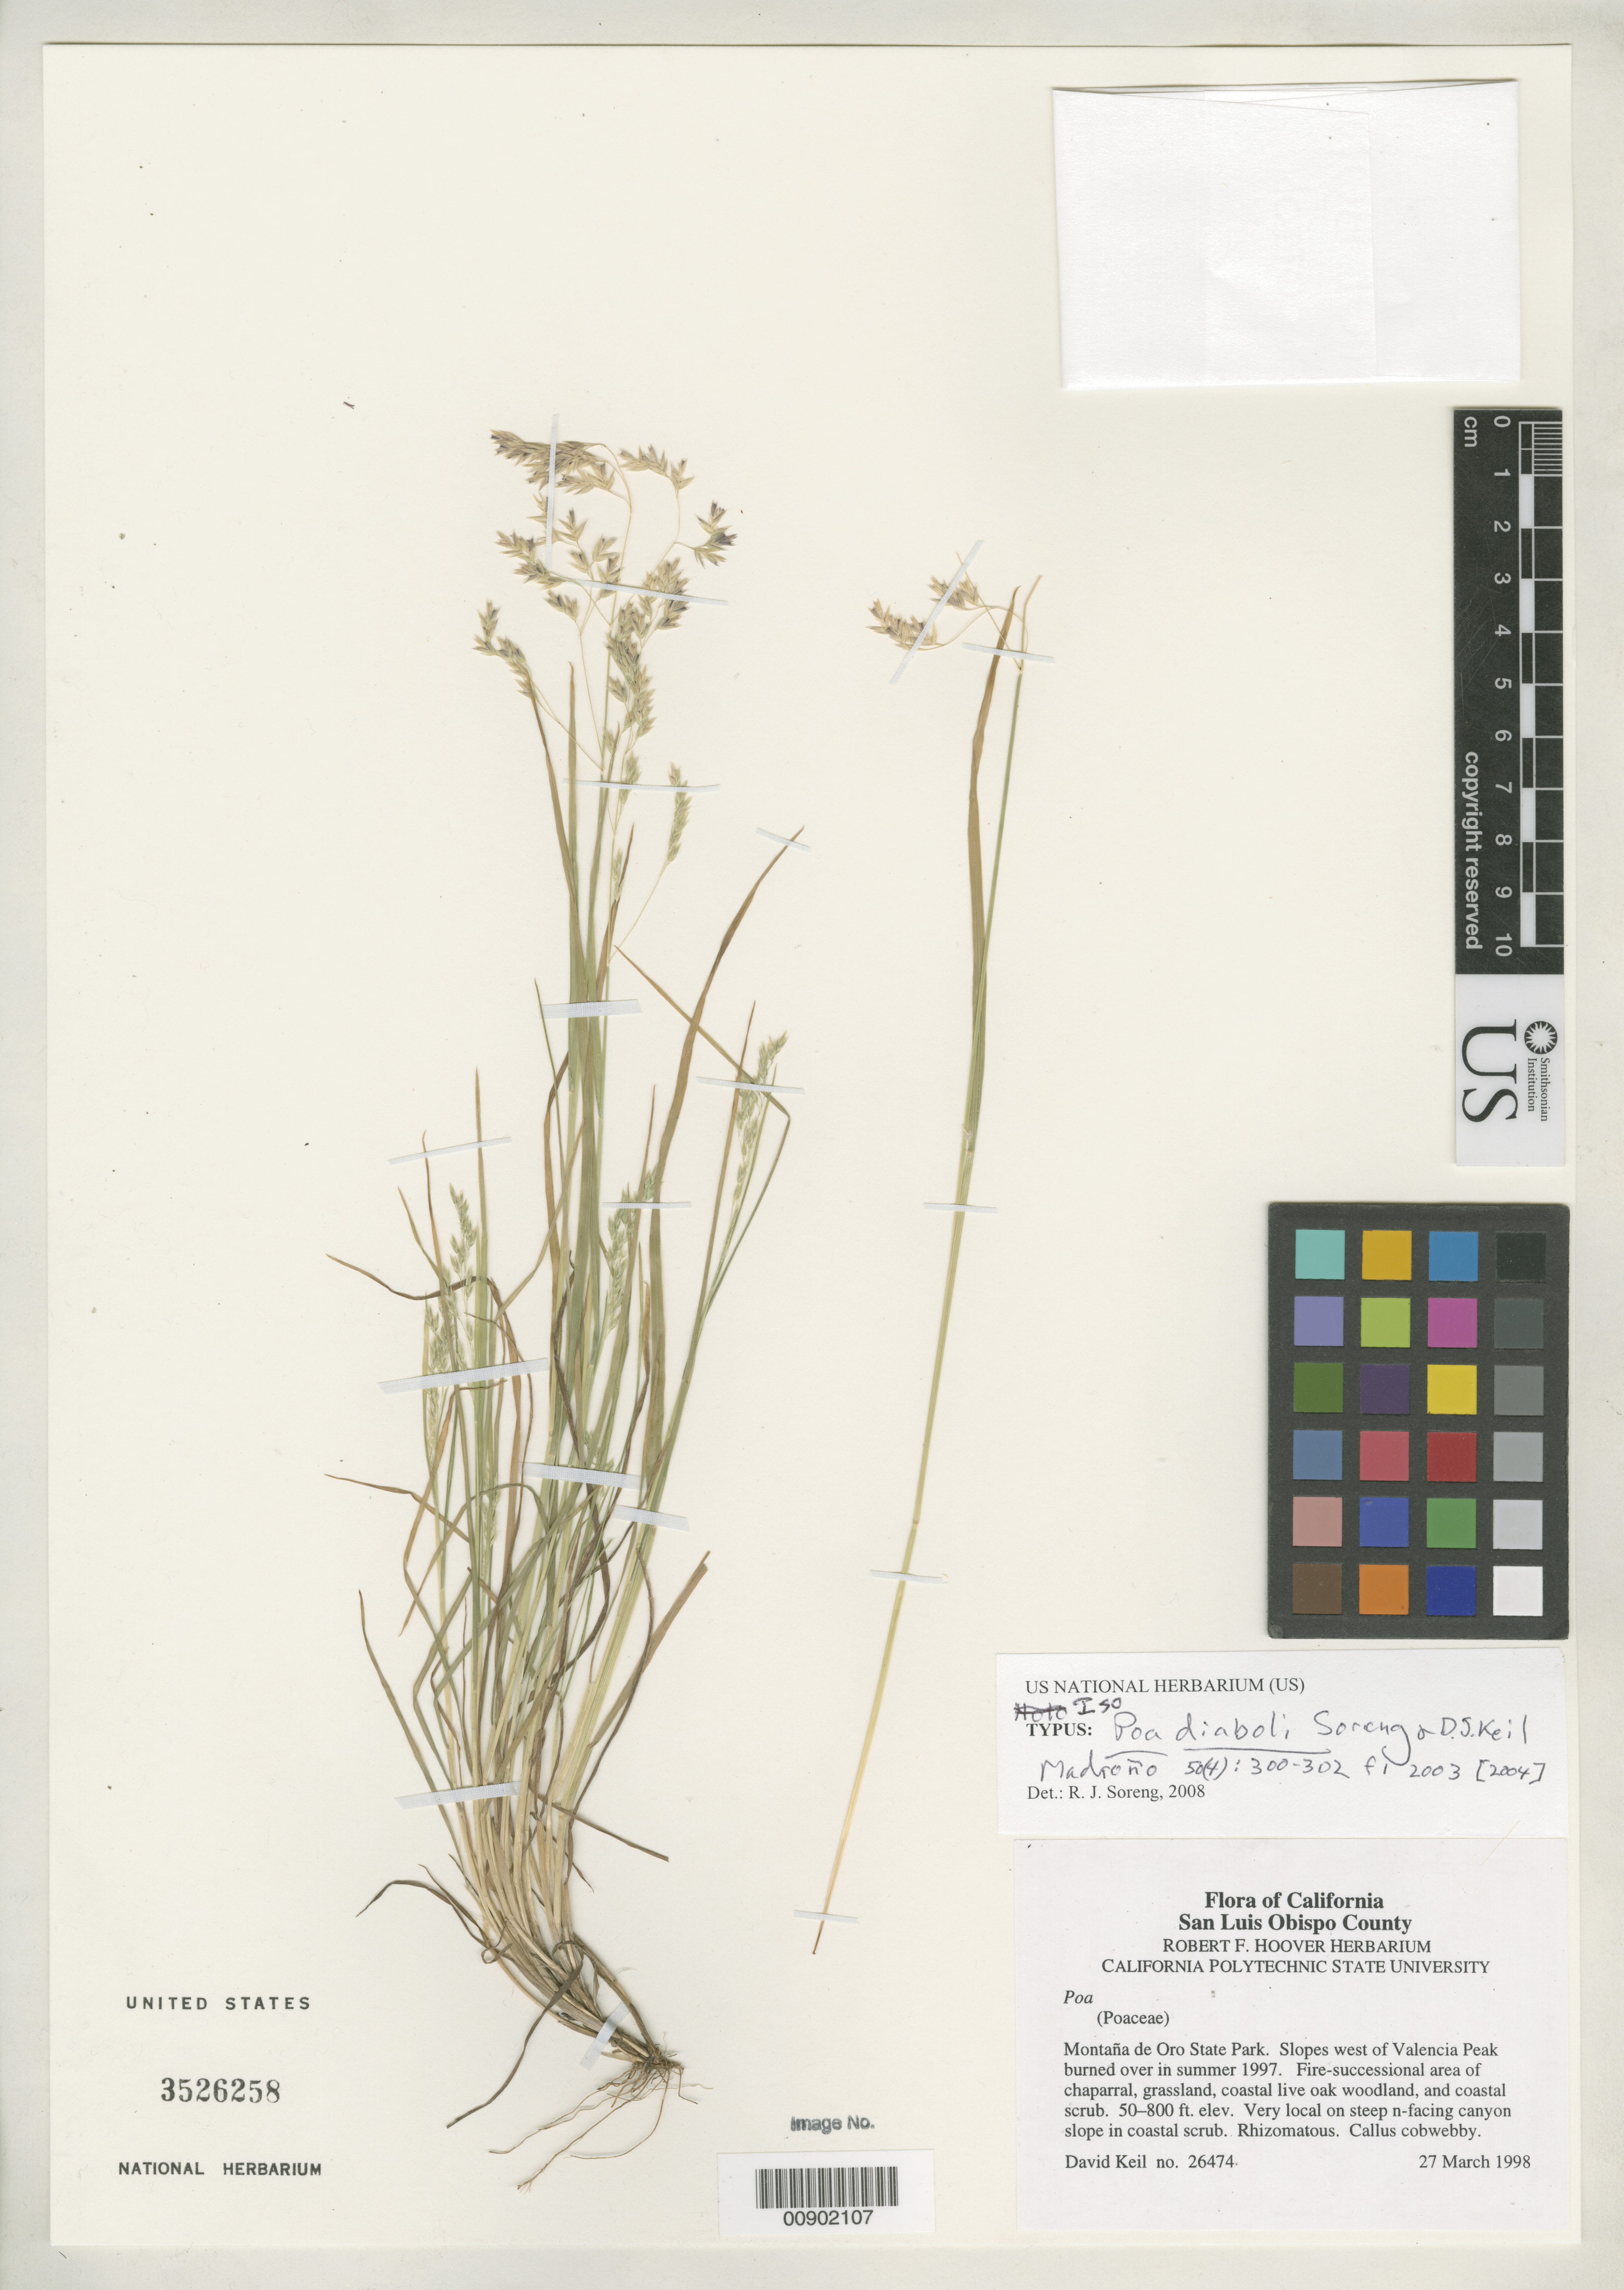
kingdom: Plantae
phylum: Tracheophyta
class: Liliopsida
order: Poales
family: Poaceae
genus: Poa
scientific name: Poa diaboli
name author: Soreng & D.J. Keil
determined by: Soreng, Robert J., Research Associate (BOT), Smithsonian Institution - National Museum of Natural History (UNITED STATES)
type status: Isotype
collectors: D. J. Keil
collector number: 26474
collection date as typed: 27 Mar 1998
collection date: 1998-03-27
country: United States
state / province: California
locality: Montaña de Oro State Park. Slopes west of Valencia Peak burned over in summer 1997.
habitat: Fire-successional area of chaparral, grassland, coastal live oak woodland, and coastal scrub.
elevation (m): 15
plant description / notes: Erroneously annotated as "Holotypus", corrected to "Isotypus" by Soreng (2008).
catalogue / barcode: US 3526258